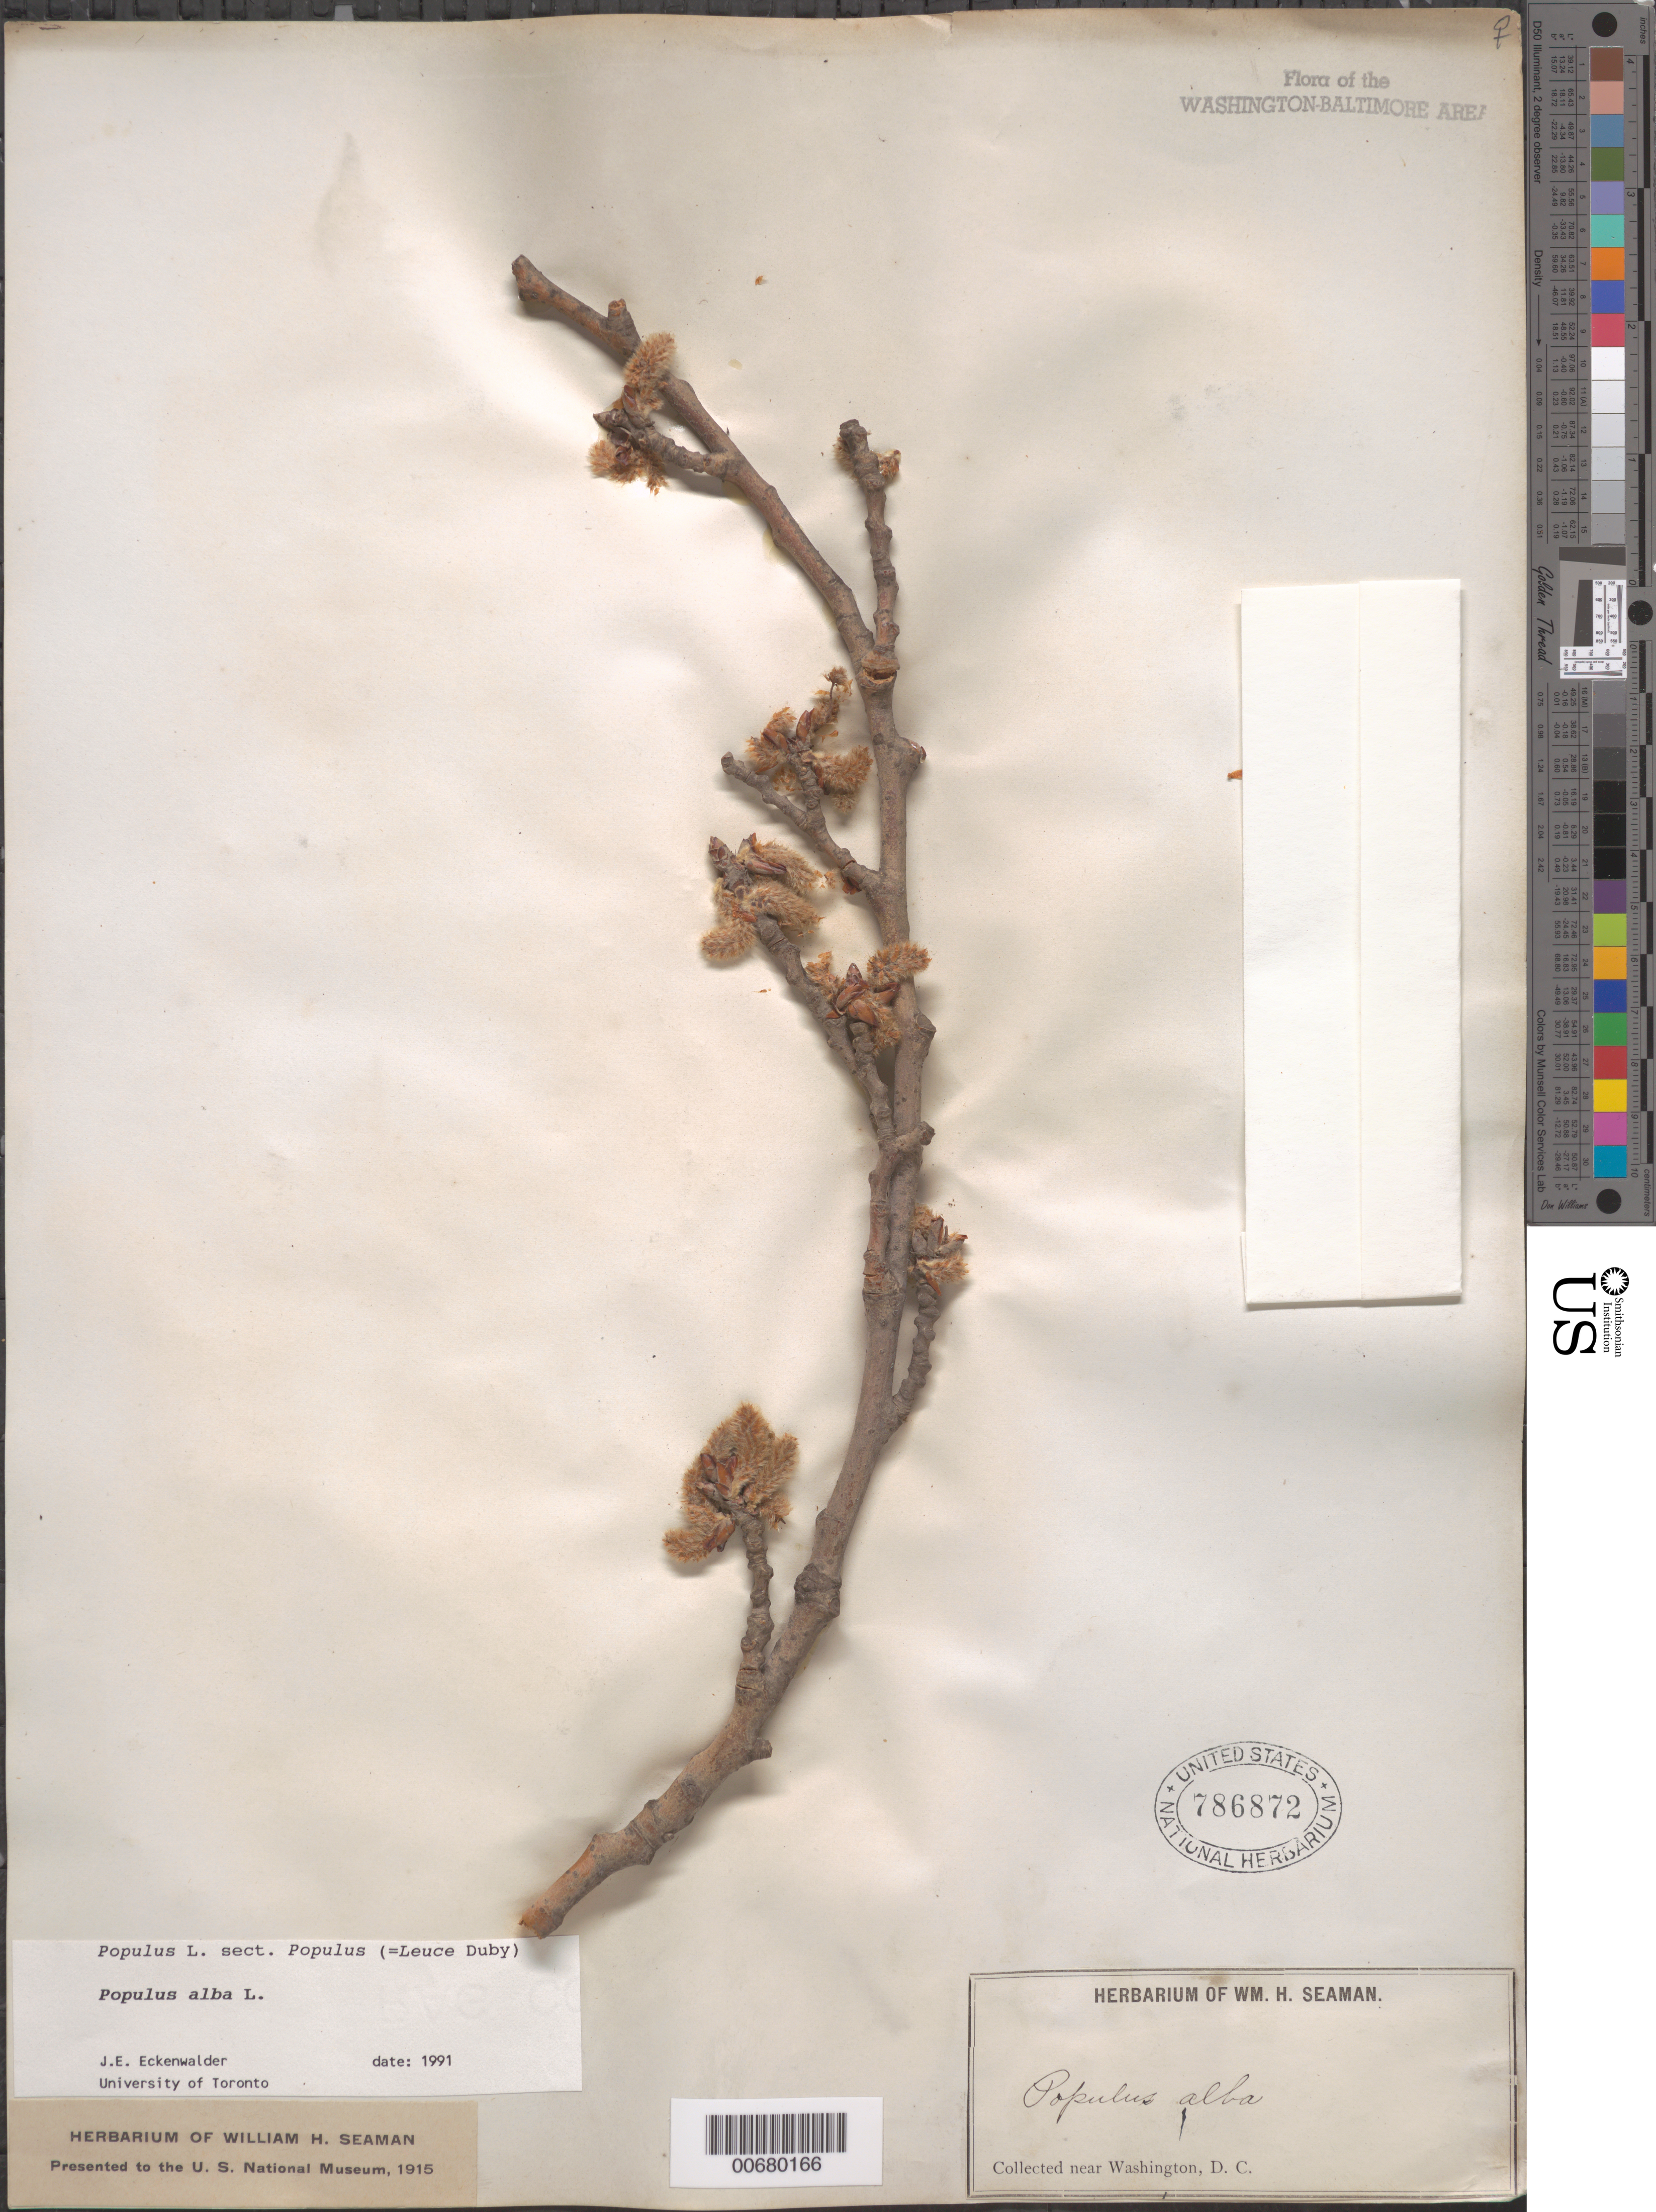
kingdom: Plantae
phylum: Tracheophyta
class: Magnoliopsida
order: Malpighiales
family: Salicaceae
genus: Populus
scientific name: Populus alba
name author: L.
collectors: W. Seaman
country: United States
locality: Near Washington D.C.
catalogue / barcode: US 786872